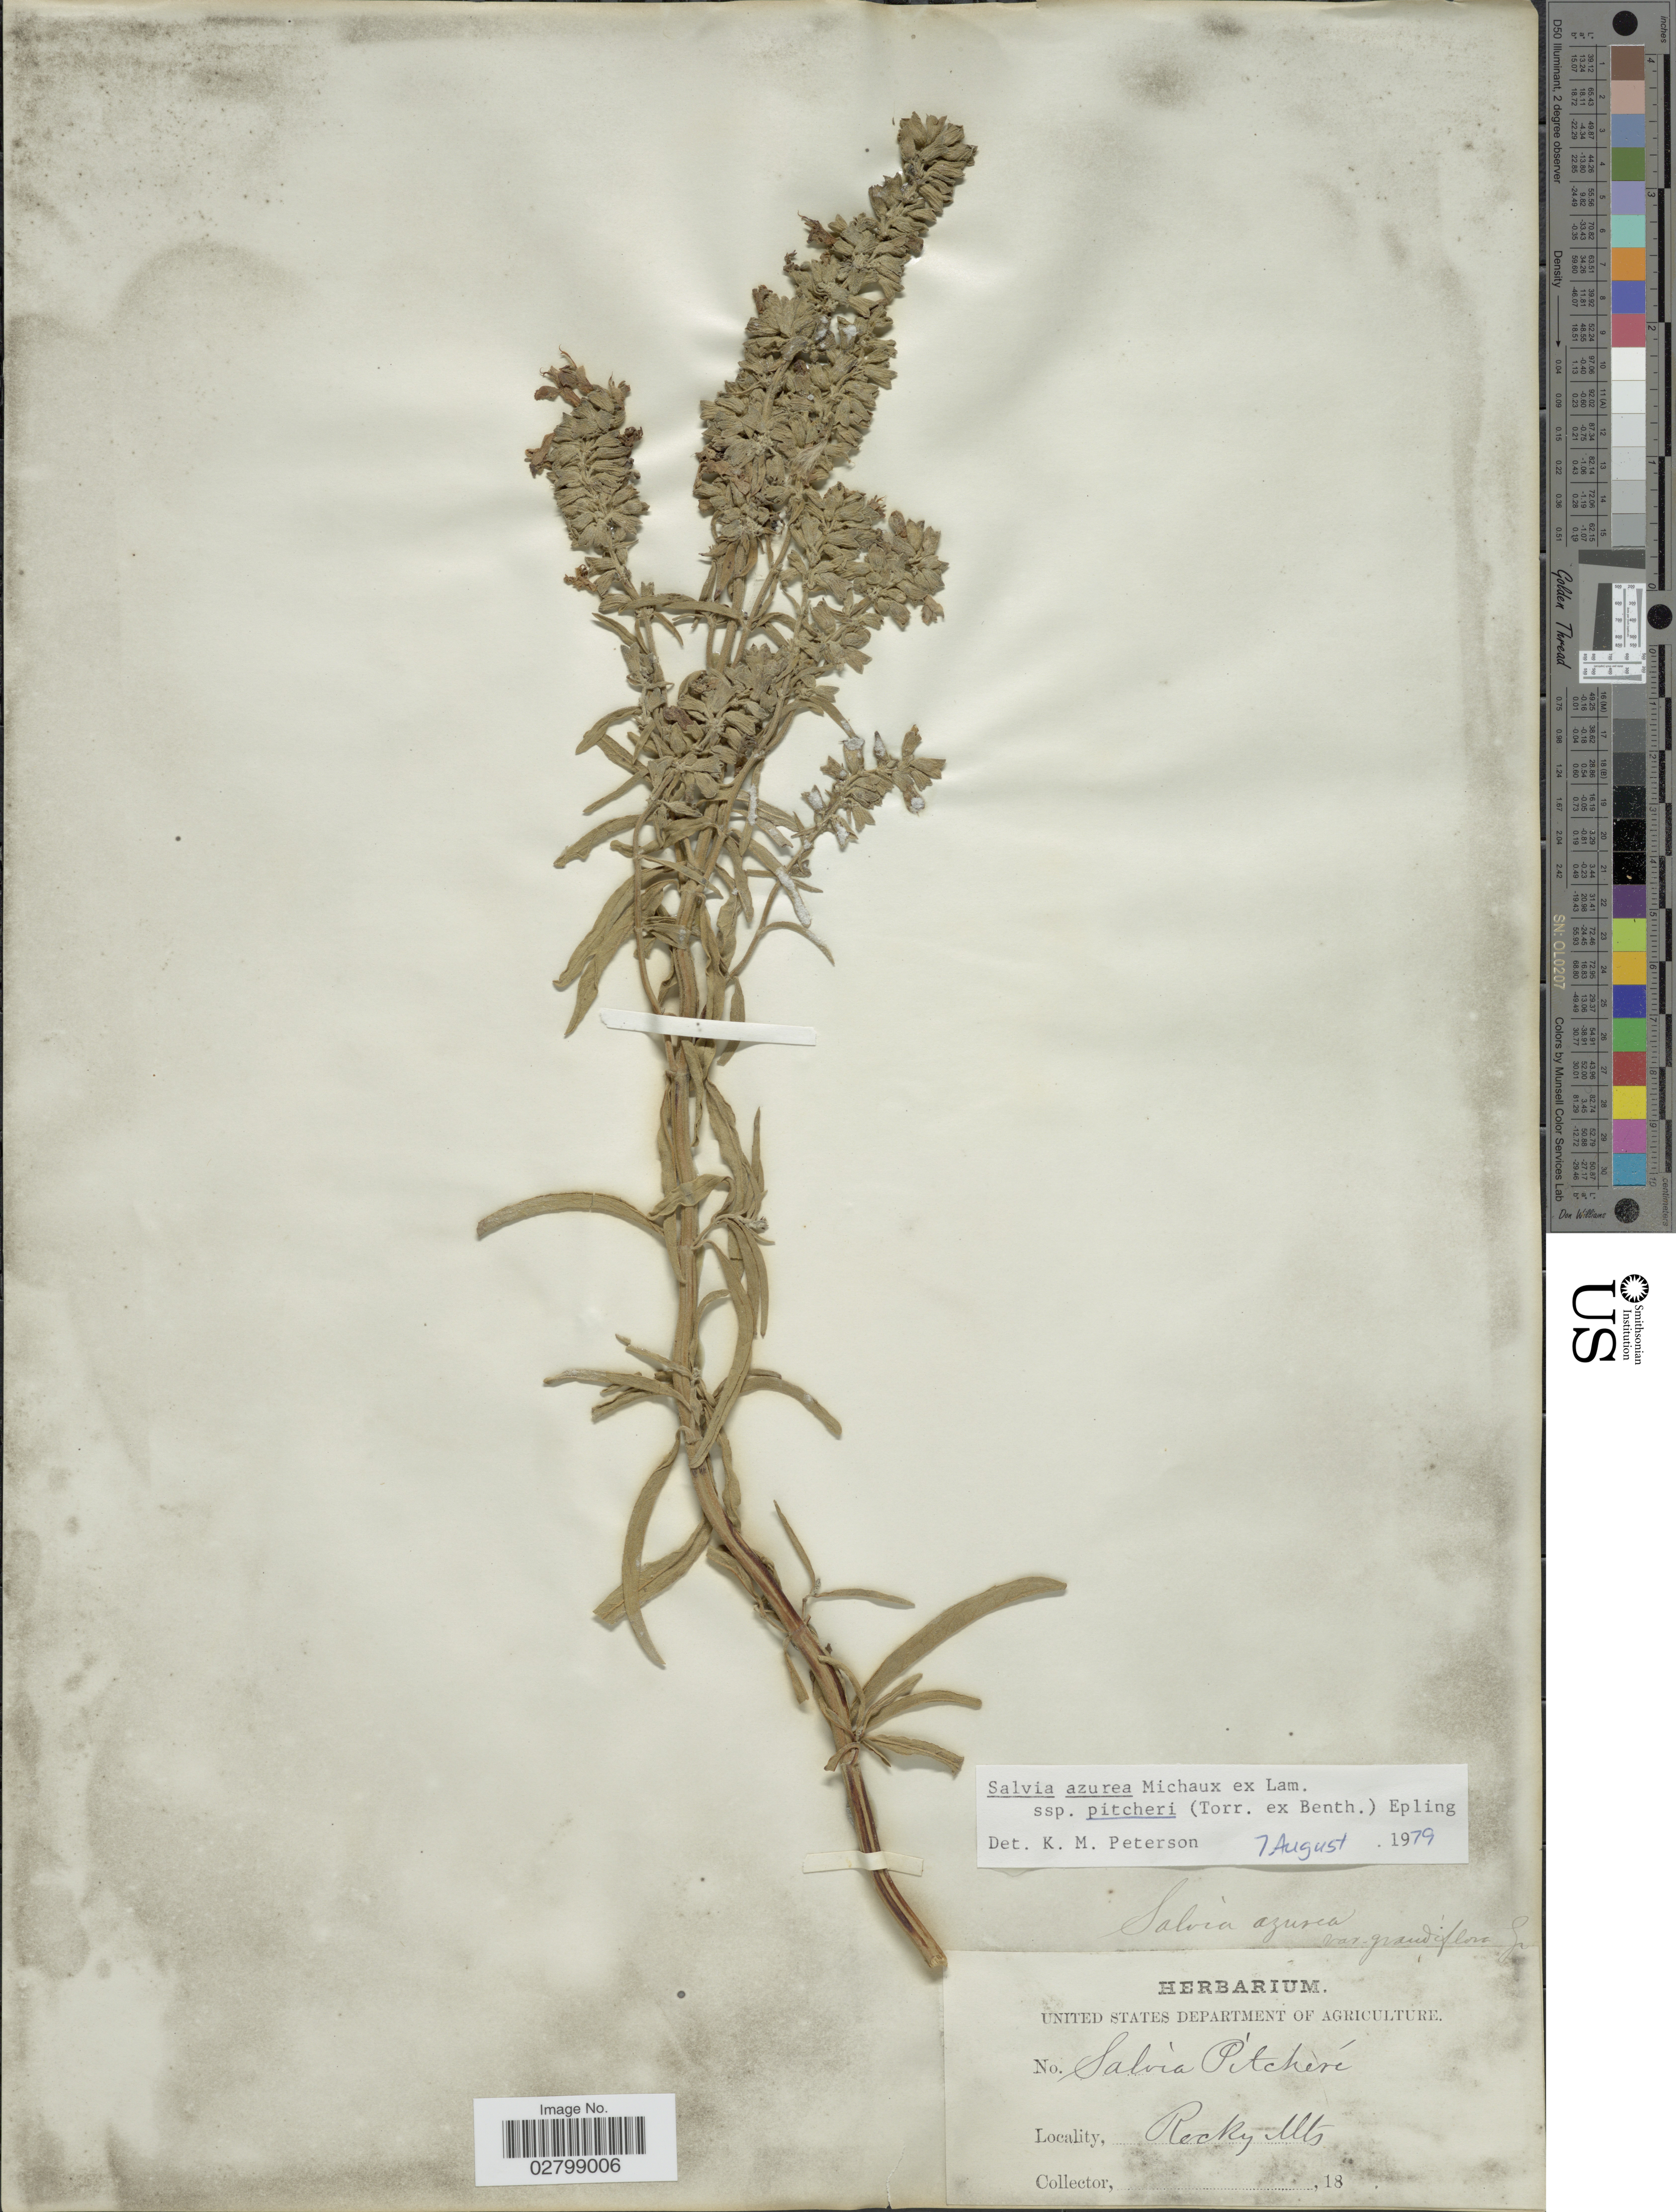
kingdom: Plantae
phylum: Tracheophyta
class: Magnoliopsida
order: Lamiales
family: Lamiaceae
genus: Salvia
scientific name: Salvia azurea subsp. pitcheri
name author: Michx. ex Lam.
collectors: ex herb. U. S. Department of Agriculture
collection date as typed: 18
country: United States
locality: Rocky Mts.